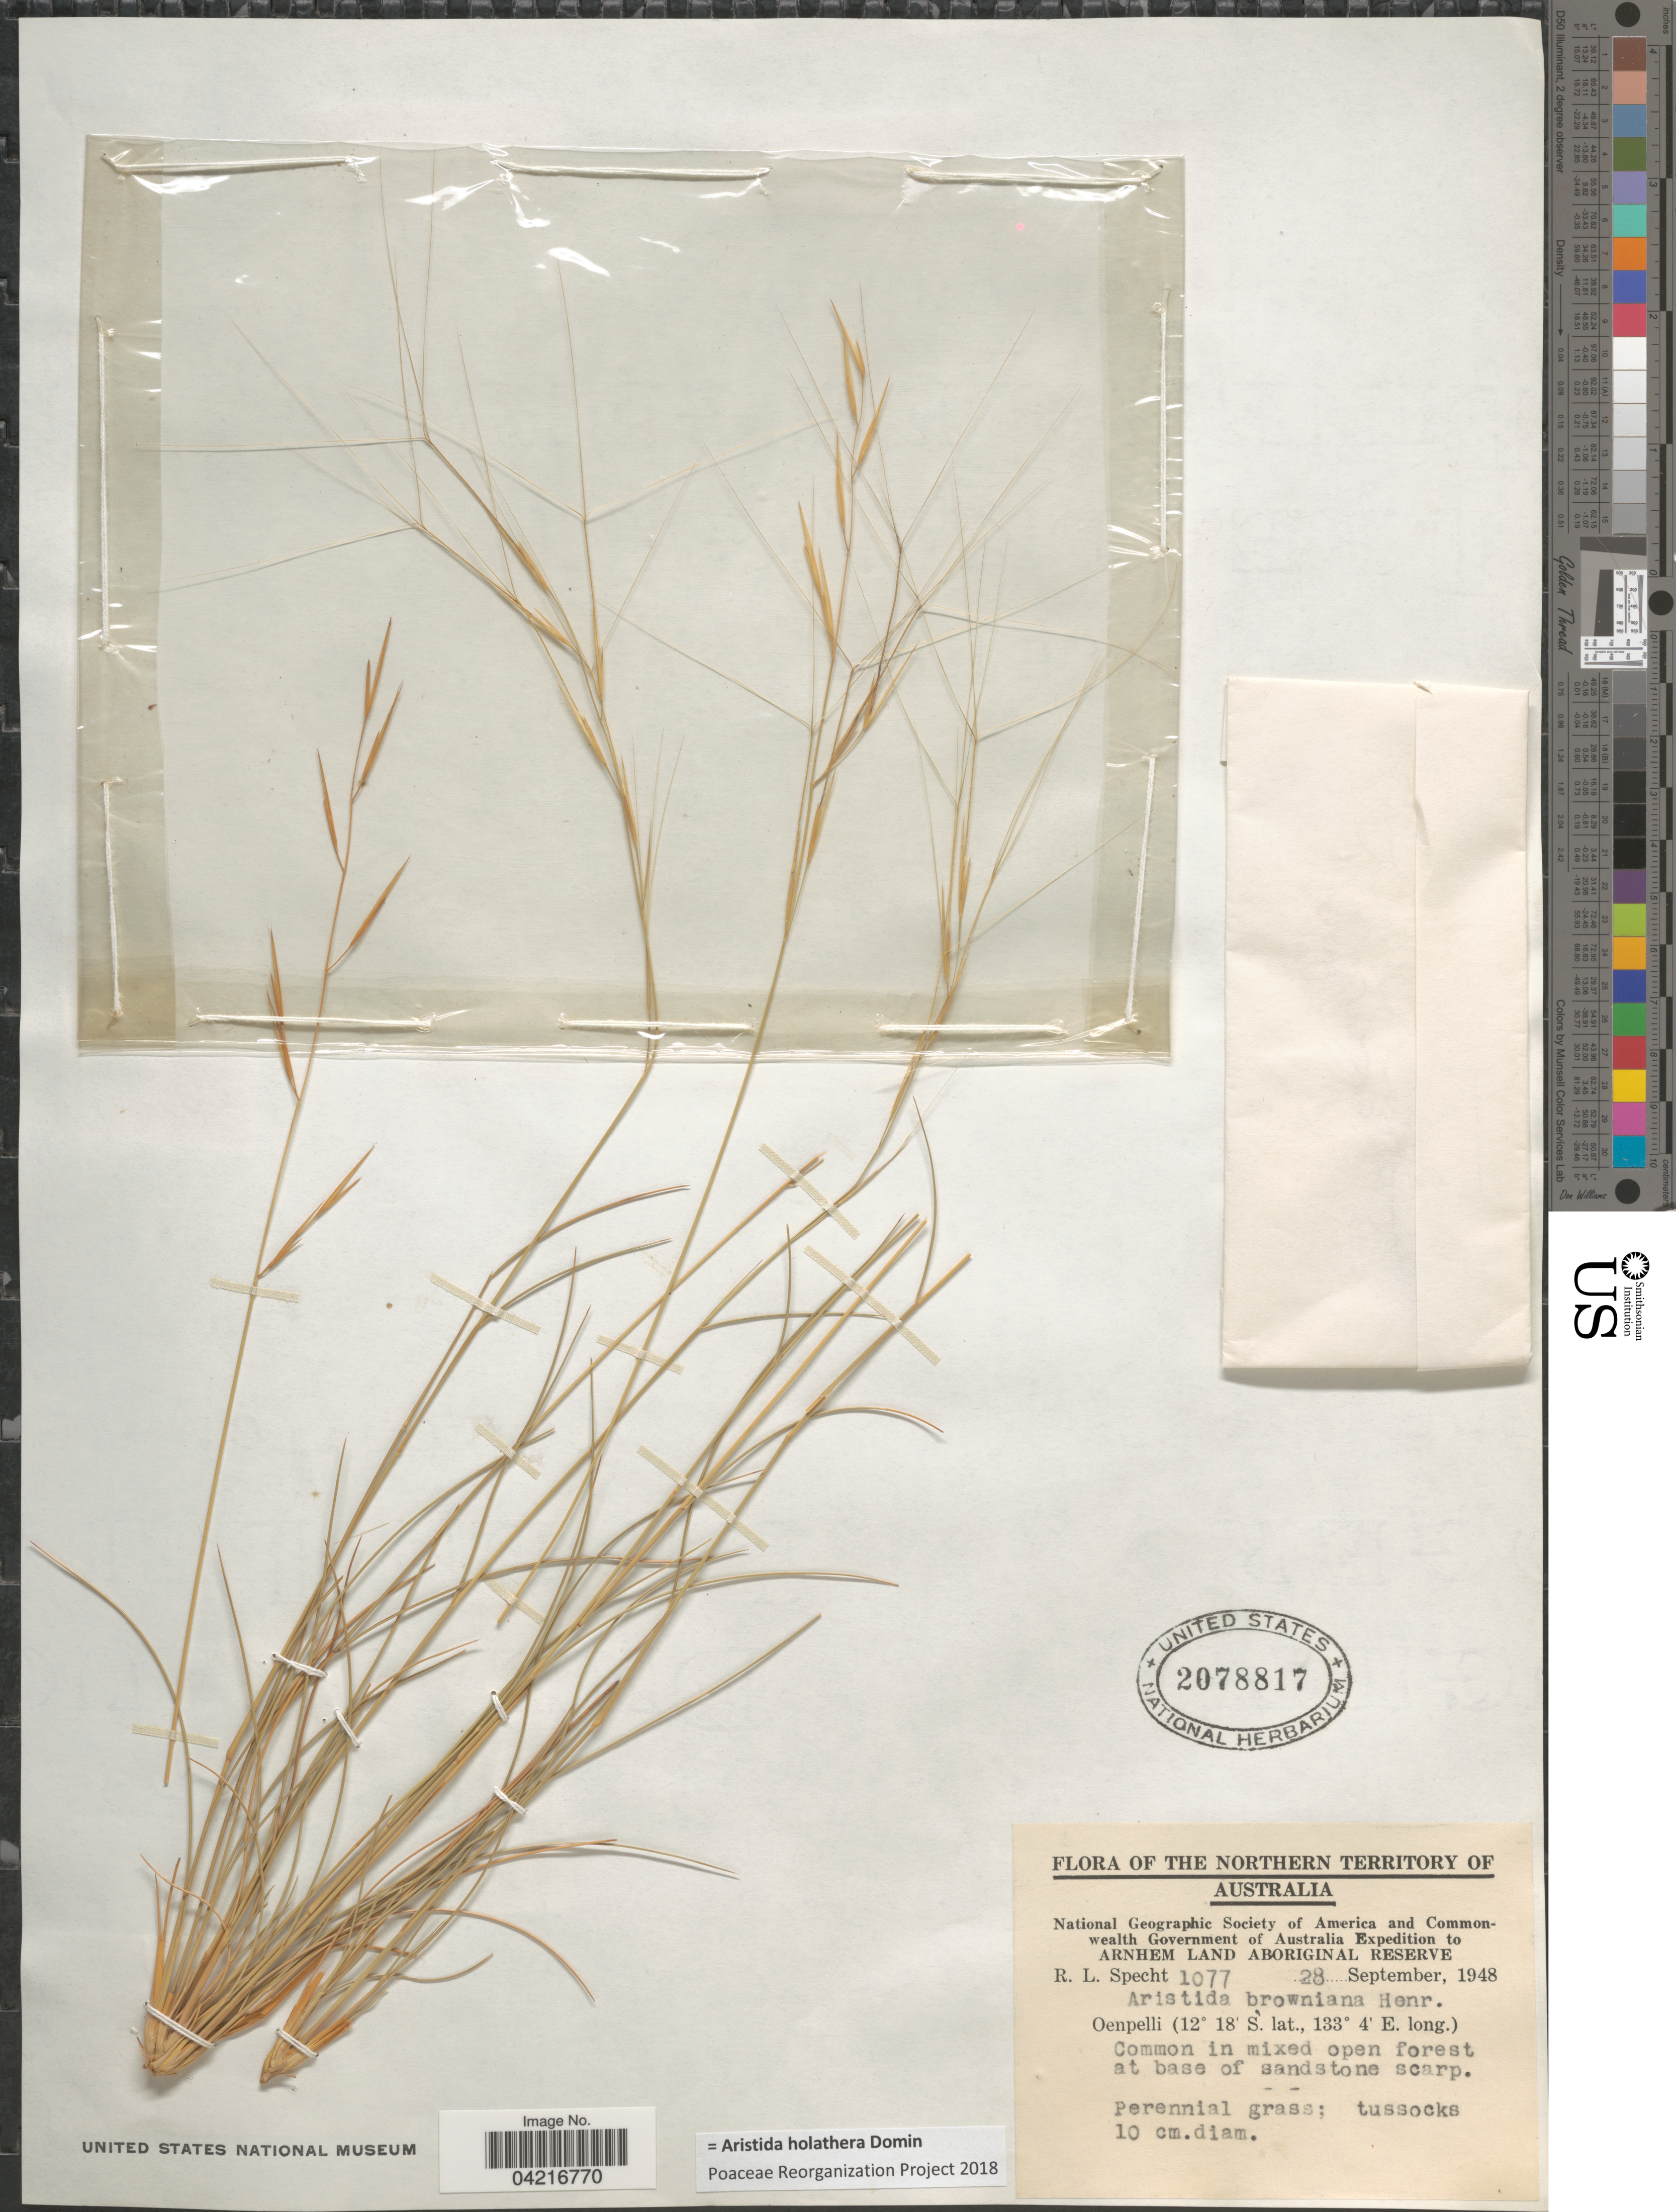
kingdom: Plantae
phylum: Tracheophyta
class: Liliopsida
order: Poales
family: Poaceae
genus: Aristida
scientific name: Aristida holathera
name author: Domin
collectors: R. L. Specht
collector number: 1077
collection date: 1948-09-28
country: Australia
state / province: Northern Territory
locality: The Northern Territory of Australia. Australia Expedition to Arnhem Land Aboriginal Reserve. Oenpelli. Common in mixed open forest at base of sandstone scarp.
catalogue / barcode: US 2078817